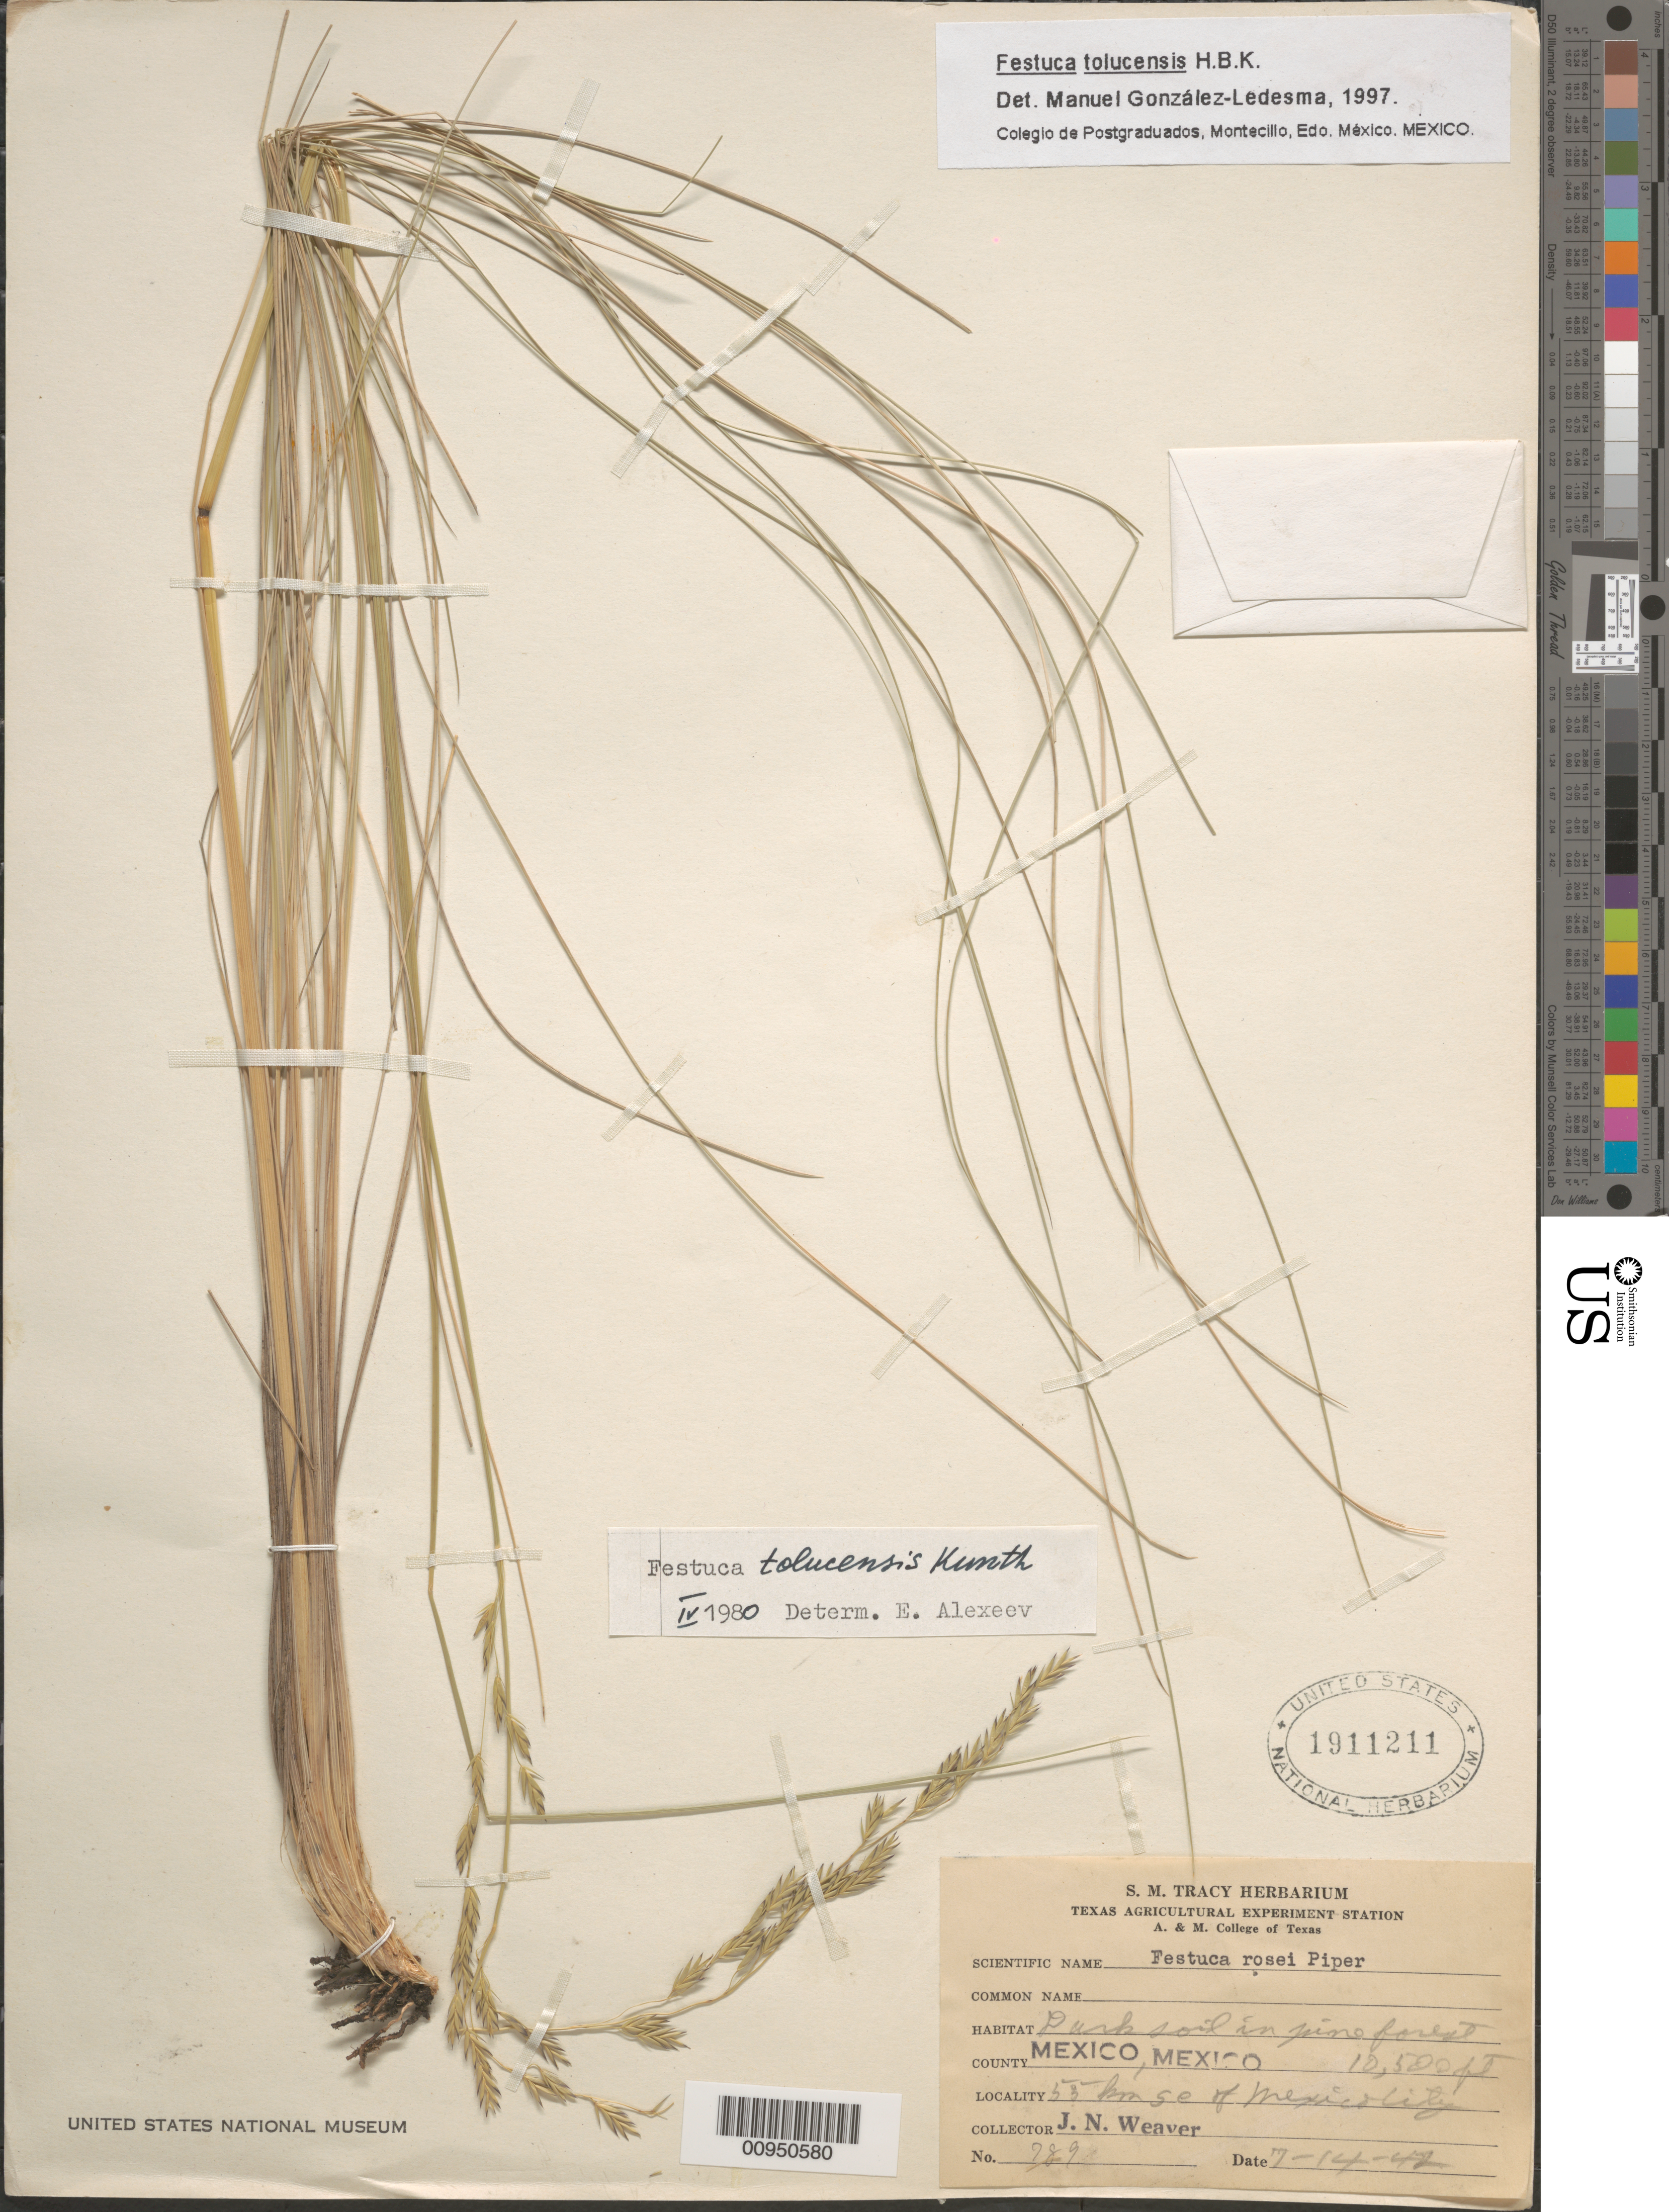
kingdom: Plantae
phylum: Tracheophyta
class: Liliopsida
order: Poales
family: Poaceae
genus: Festuca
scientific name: Festuca tolucensis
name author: Kunth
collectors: J. N. Weaver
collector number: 789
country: Mexico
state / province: México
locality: SE of Mexico City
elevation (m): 3200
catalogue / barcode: US 1911211